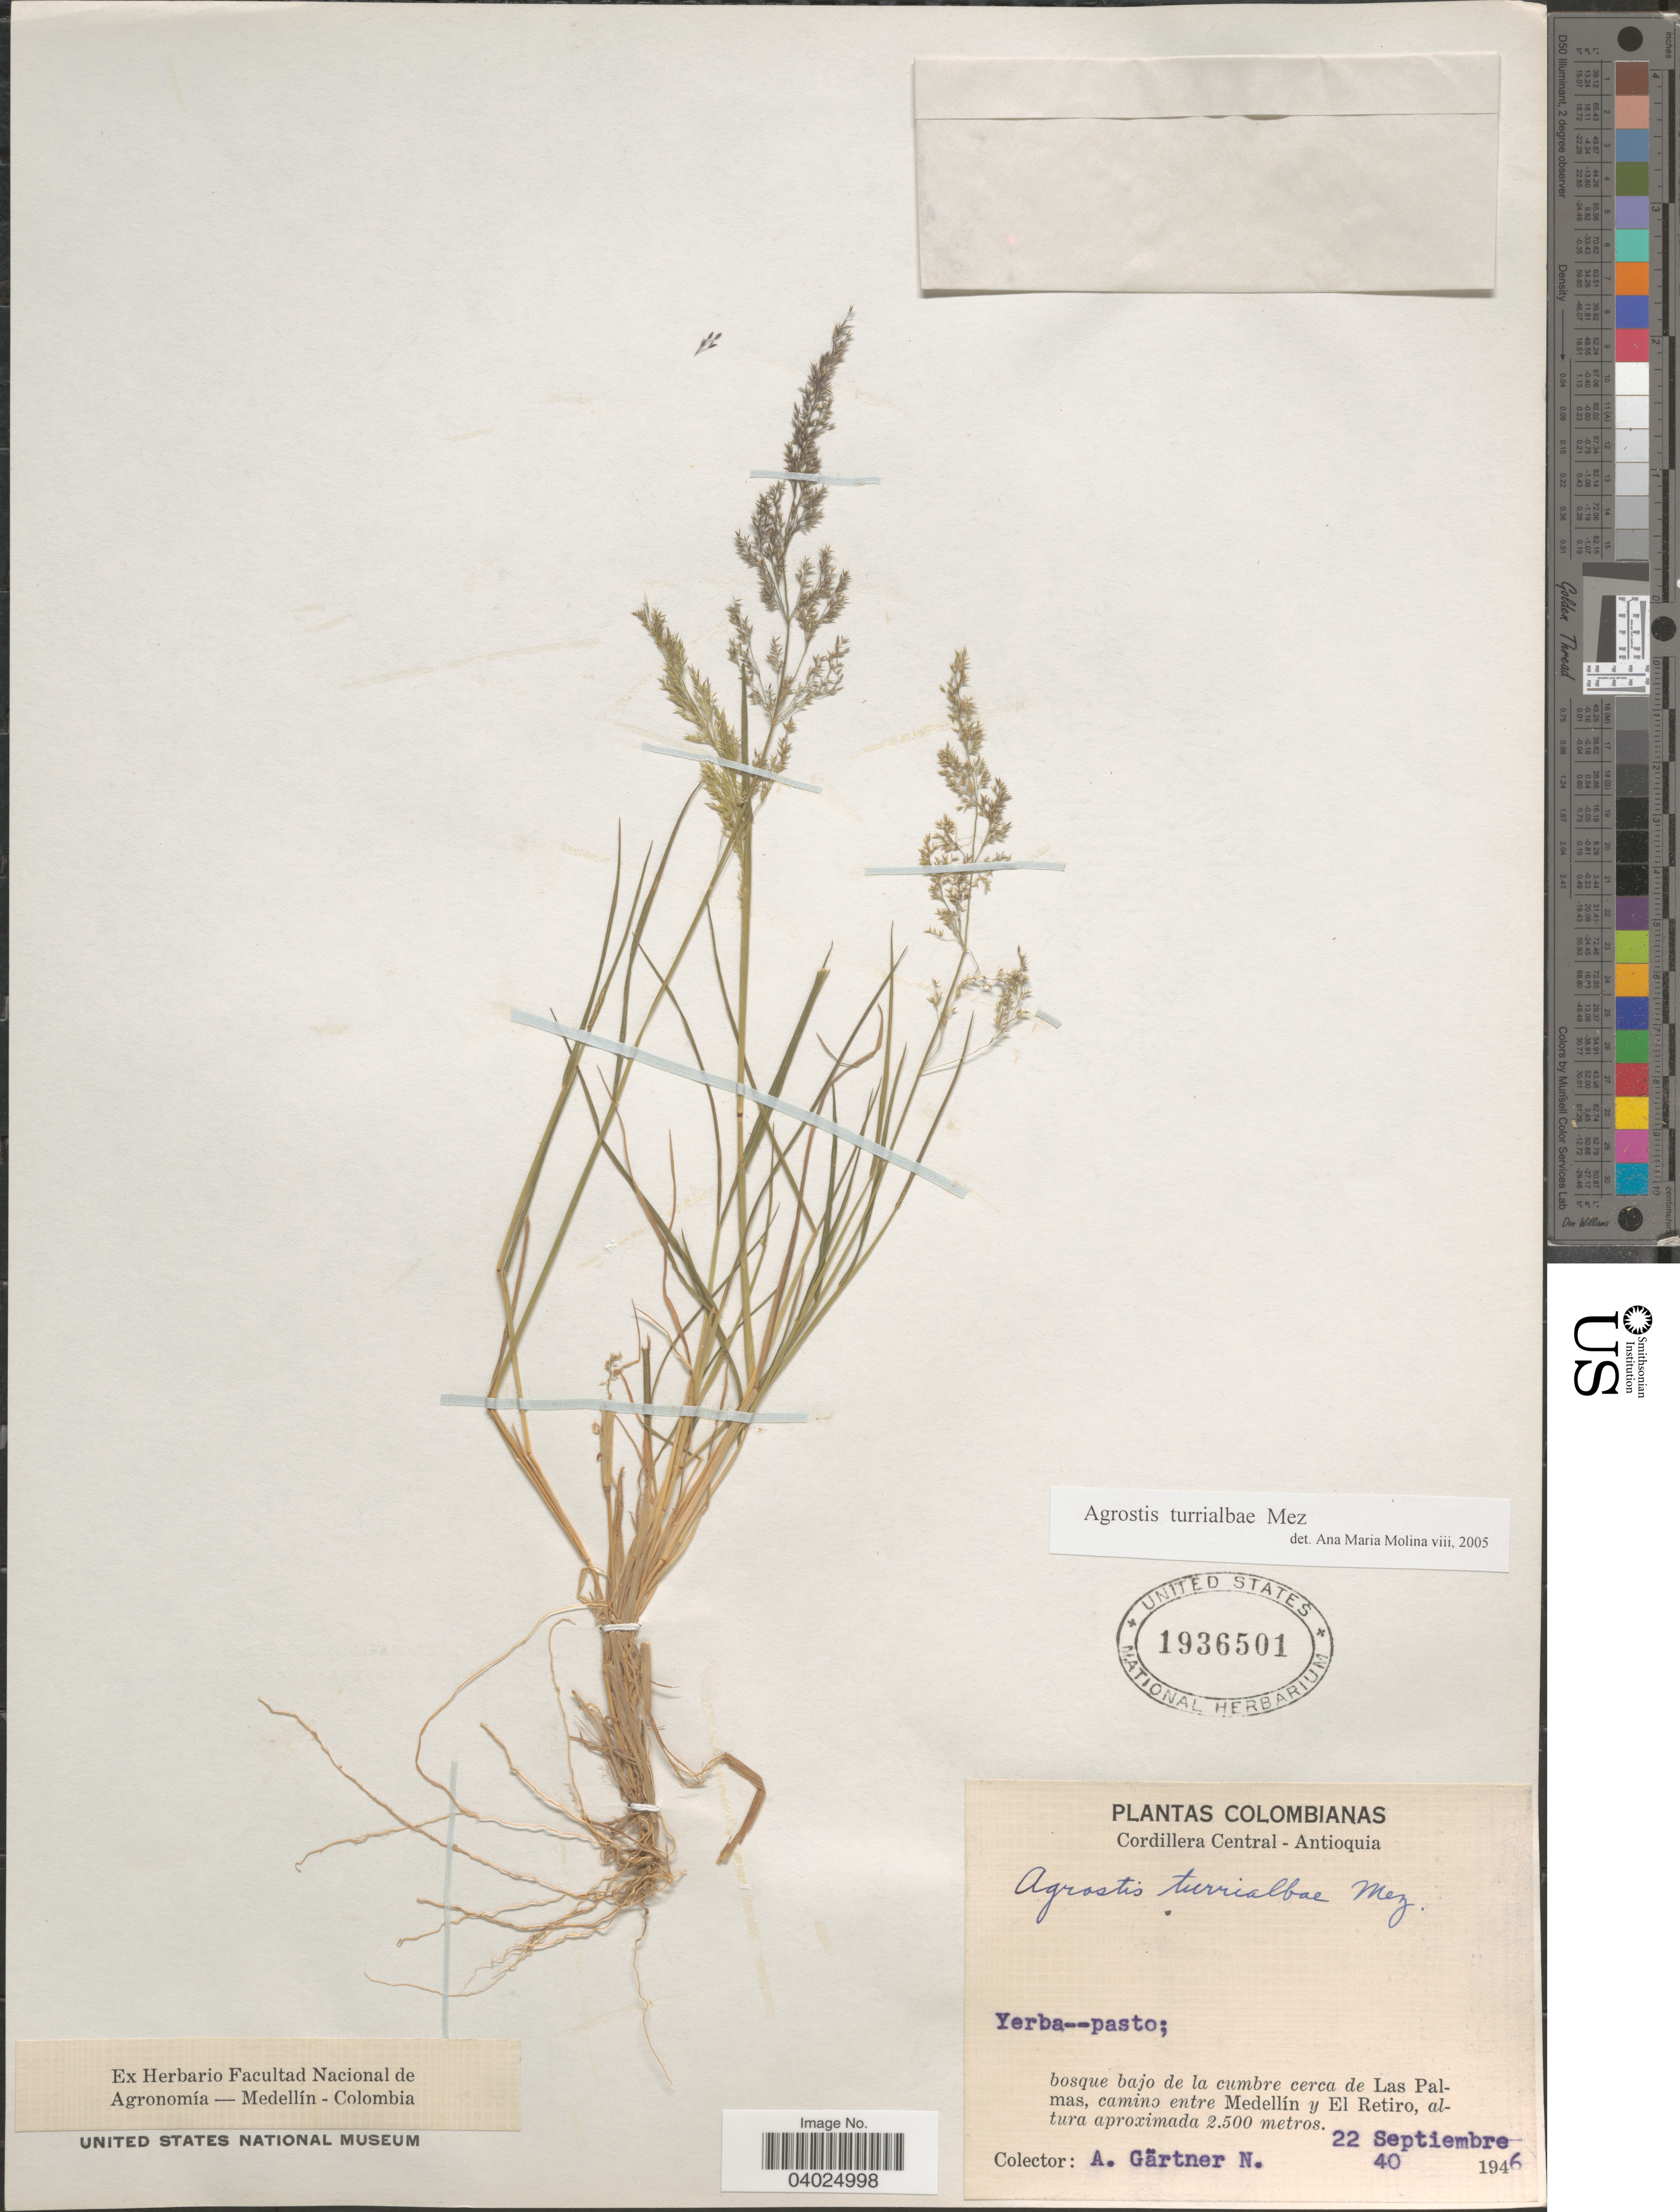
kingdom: Plantae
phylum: Tracheophyta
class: Liliopsida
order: Poales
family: Poaceae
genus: Agrostis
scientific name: Agrostis turrialbae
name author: Mez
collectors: A. Gartner N.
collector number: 40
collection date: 1946-09-22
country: Colombia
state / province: Antioquia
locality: Cordillera Central. Bosque bajo de la cumbre cerca de Las Palmas, camino entre Medellín y El Retiro.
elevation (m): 2500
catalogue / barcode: US 1936501